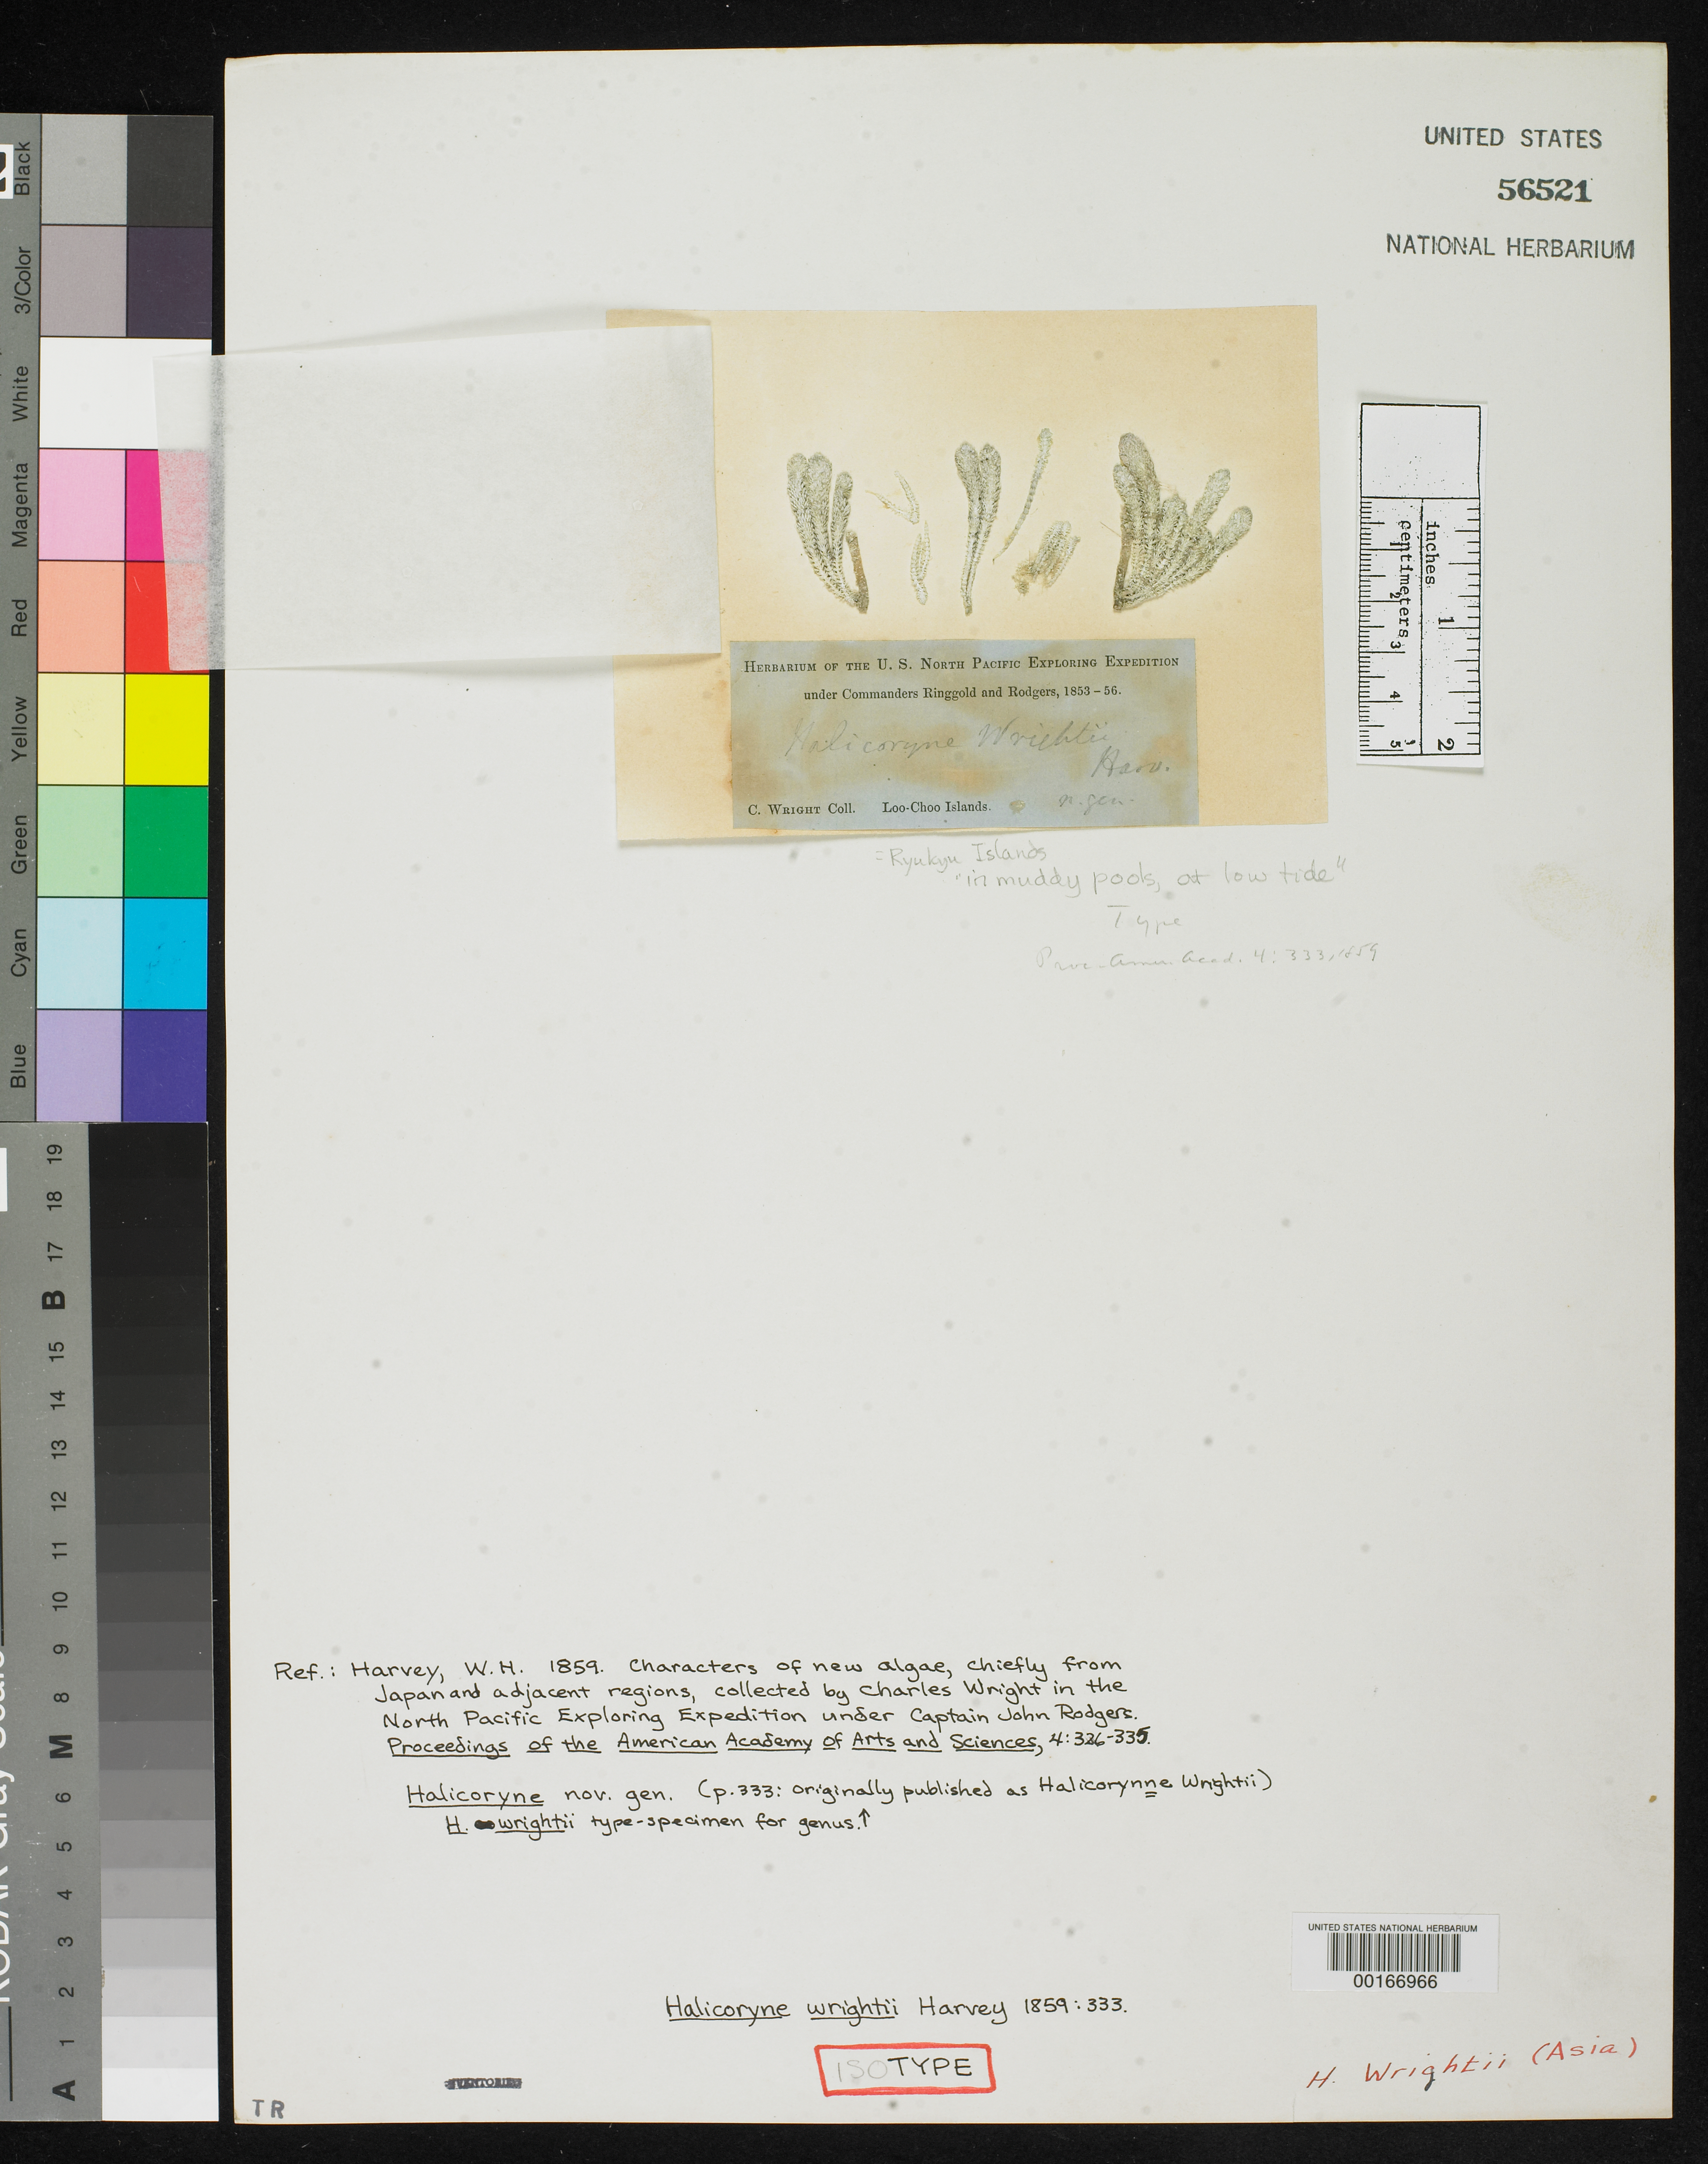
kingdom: Plantae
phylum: Chlorophyta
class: Ulvophyceae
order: Dasycladales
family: Dasycladaceae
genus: Halicoryne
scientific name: Halicoryne wrightii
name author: Harv.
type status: Isotype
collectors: C. Wright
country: Japan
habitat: In muddy pools at low tide.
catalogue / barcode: US 56521